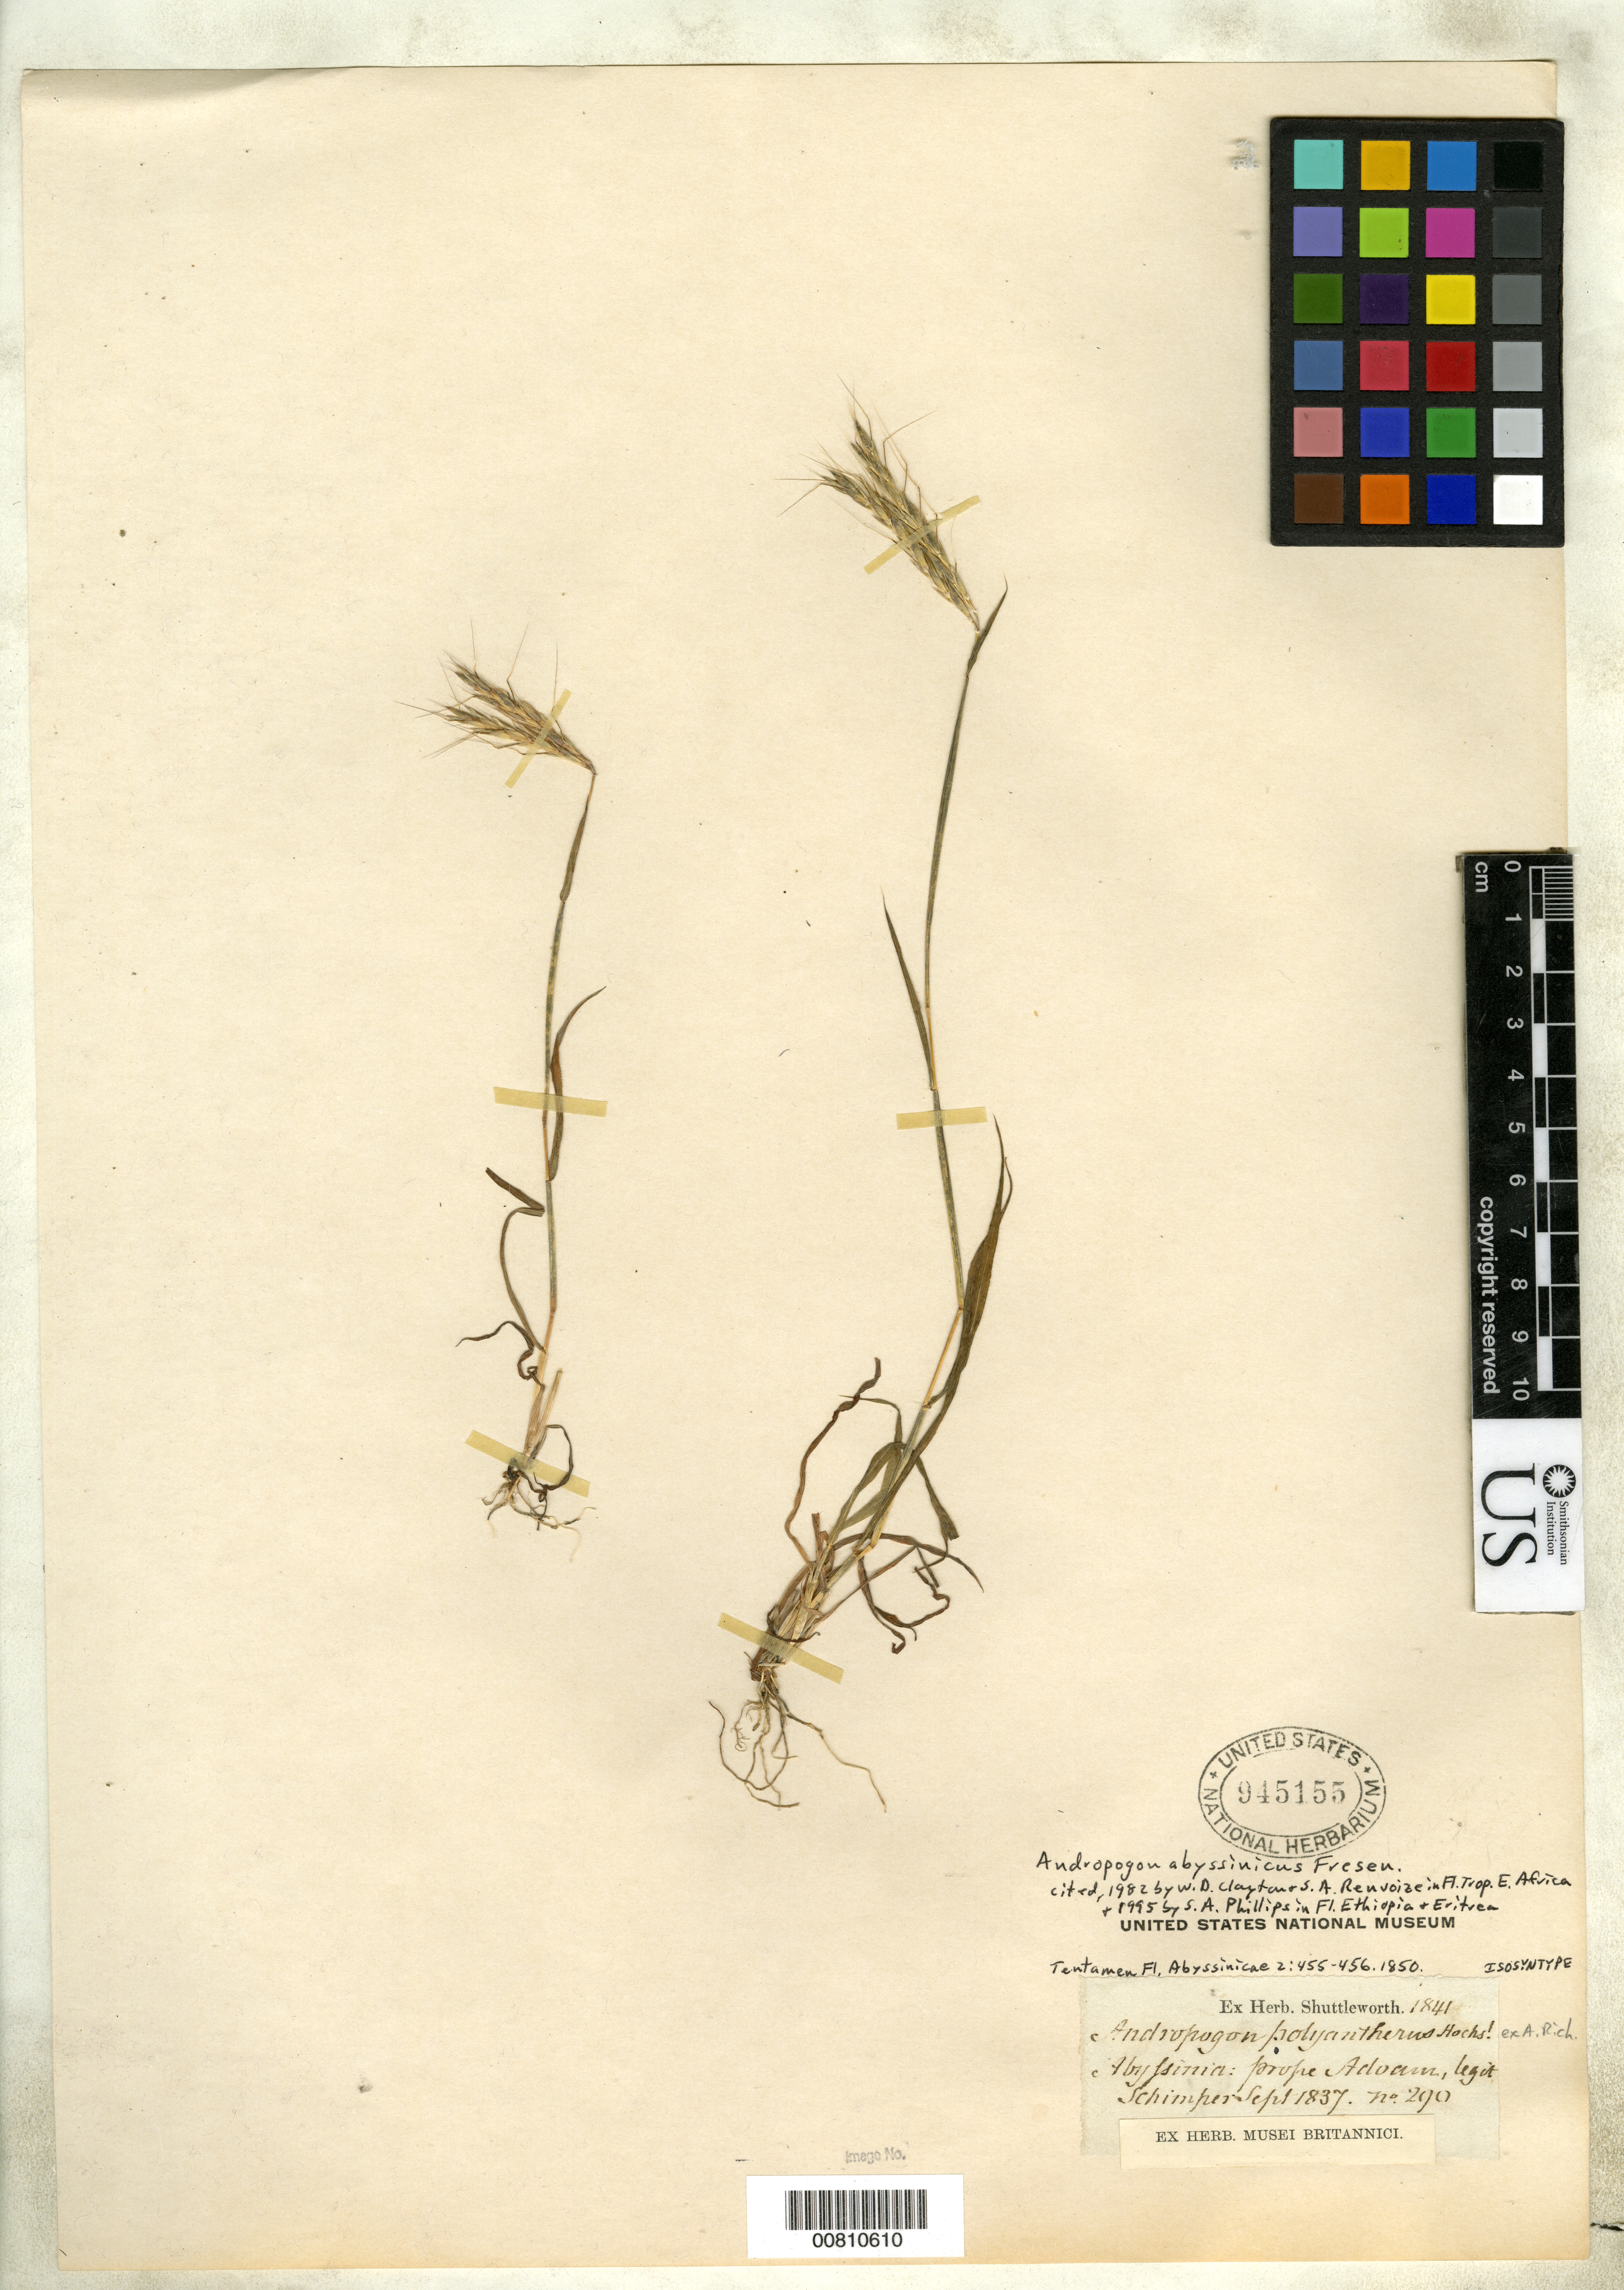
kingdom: Plantae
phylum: Tracheophyta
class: Liliopsida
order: Poales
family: Poaceae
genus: Andropogon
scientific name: Andropogon polyatherus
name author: Hochst. ex A. Rich.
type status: Isosyntype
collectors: G. W. Schimper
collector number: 290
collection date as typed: Sep 1837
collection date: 1837-09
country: Ethiopia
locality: Abyssinia: prope Adoam.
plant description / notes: Cited 1982 by W.D. Clayton & S.A. Renvoize in Fl. Trop. E. Africa & 1995 by S.A. Phillips in Fl. Ethiopia & Eritrea.; Ex Herb. Shuttleworth, 1841 & Ex Herb. Musei Britannici.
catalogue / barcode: US 945155